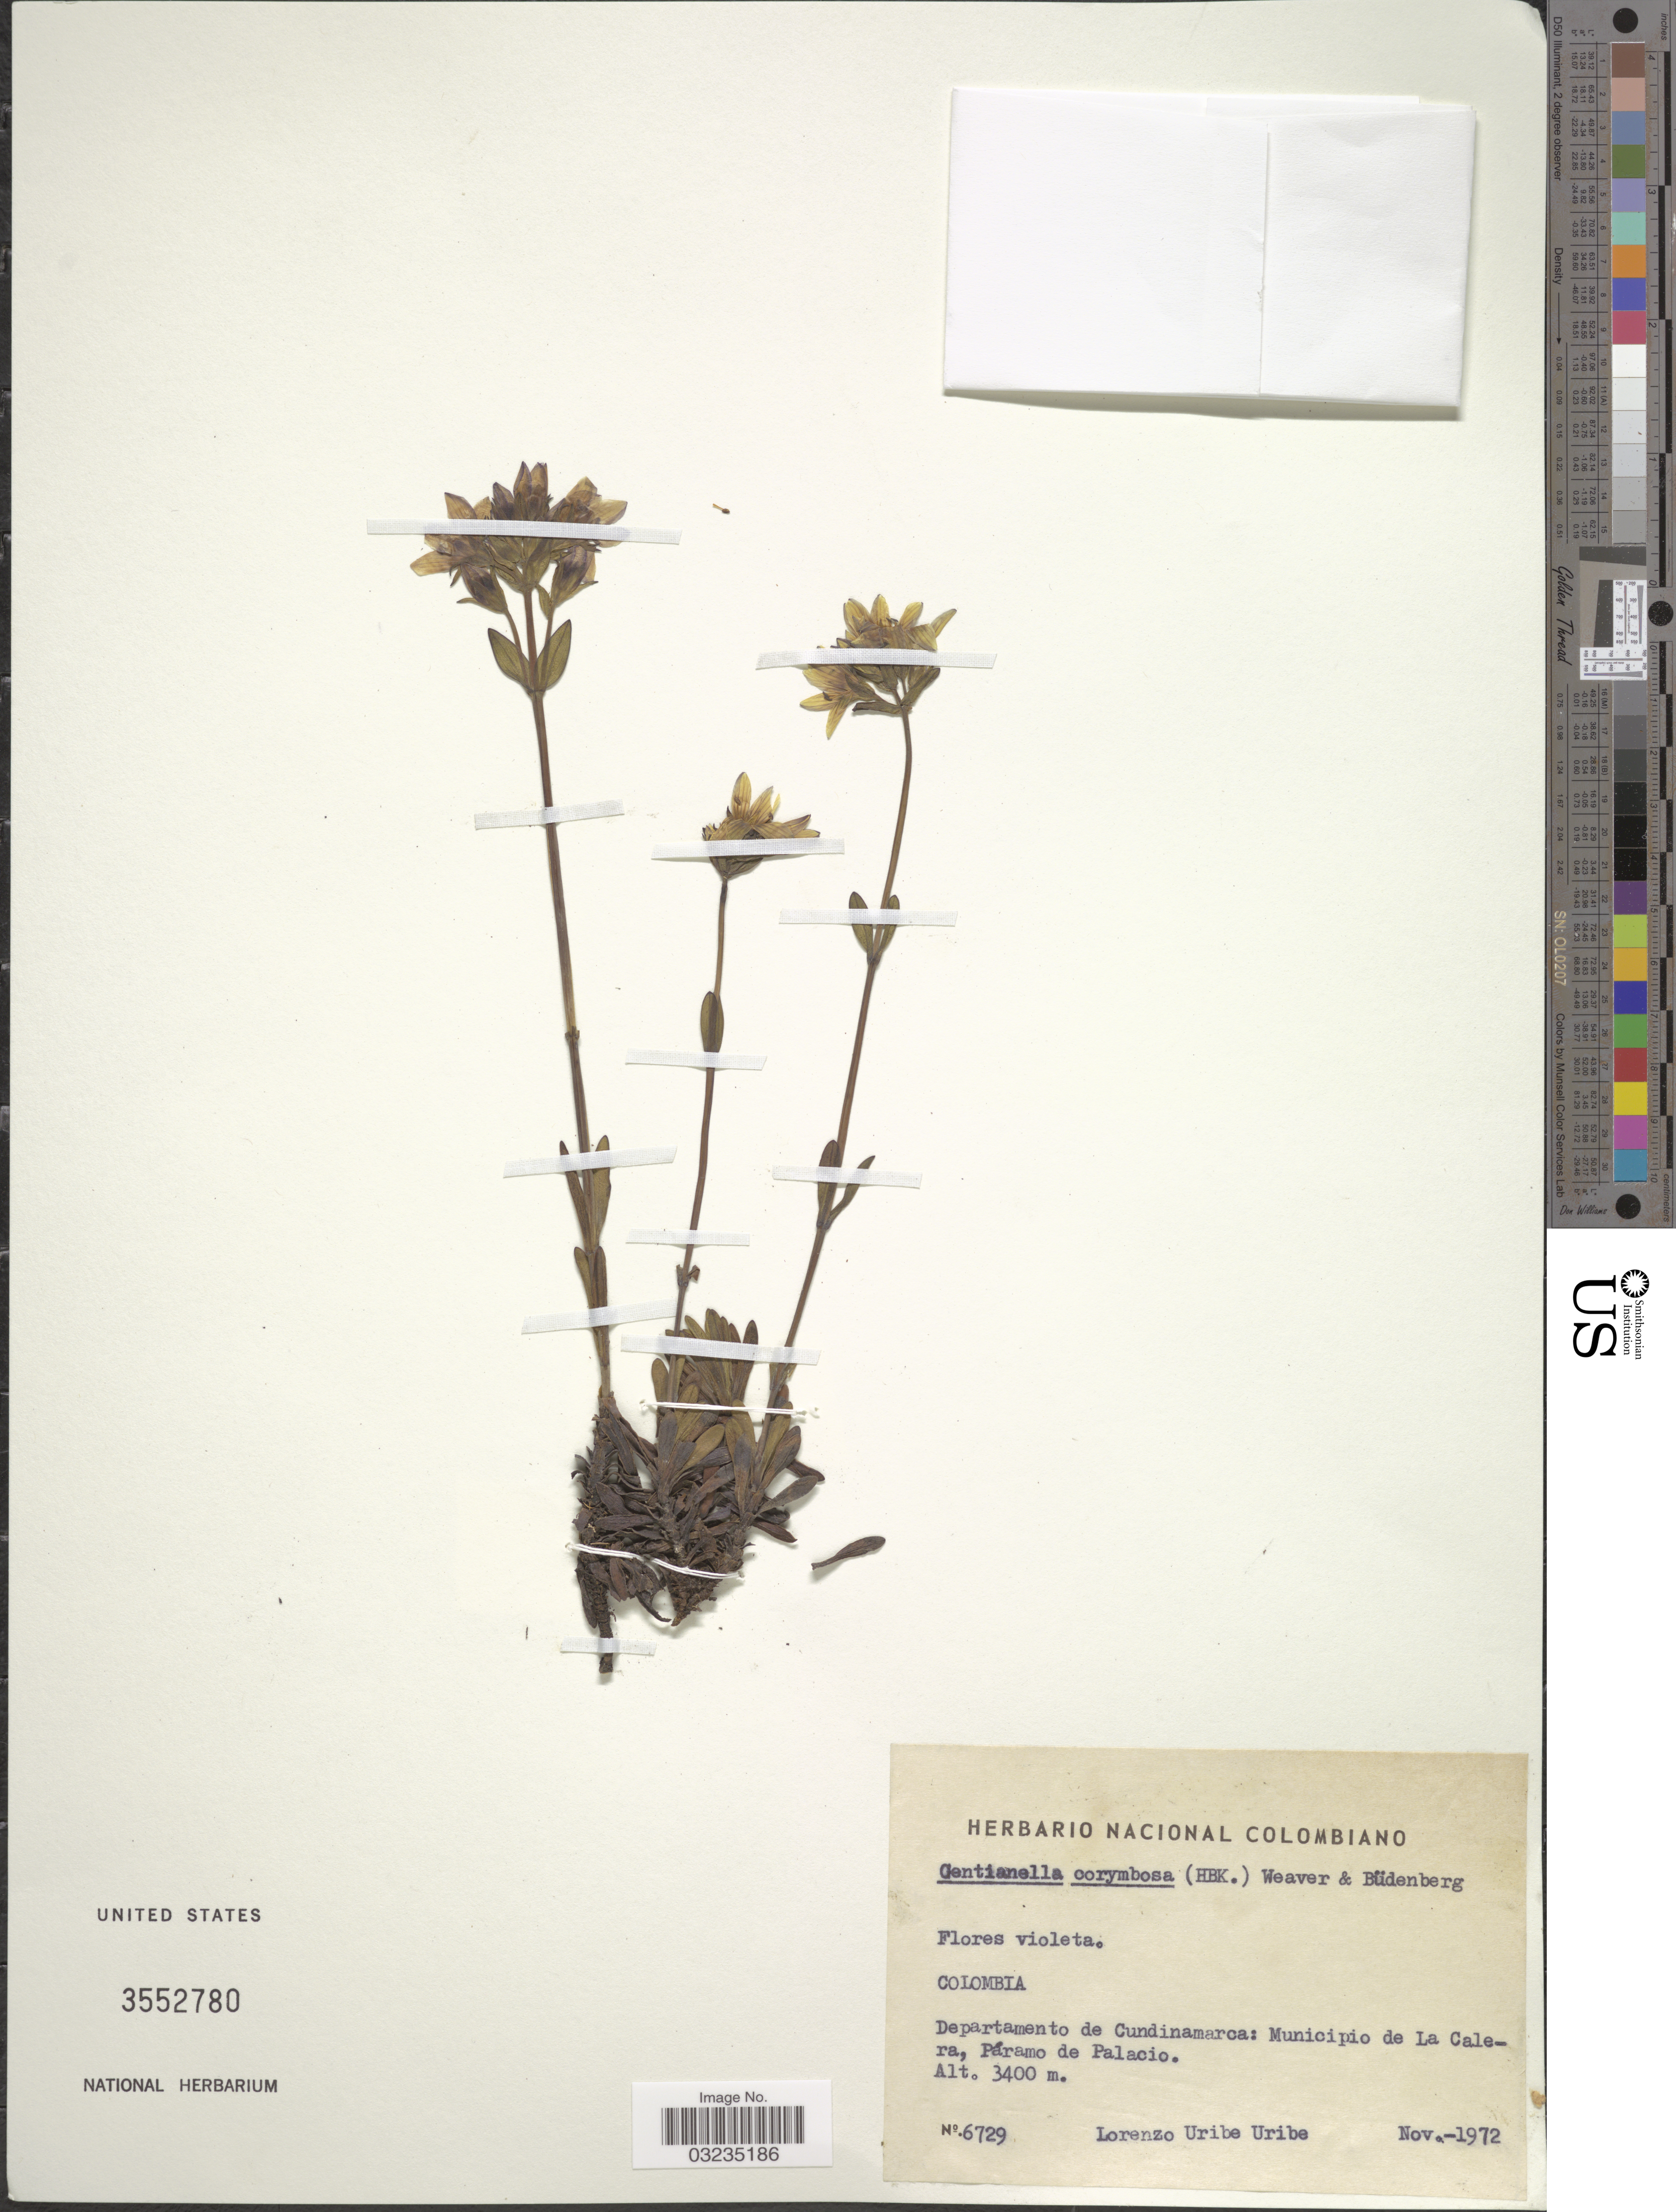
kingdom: Plantae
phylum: Tracheophyta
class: Magnoliopsida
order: Gentianales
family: Gentianaceae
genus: Gentiana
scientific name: Gentiana corymbosa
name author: Humb. et al.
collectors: L. Uribe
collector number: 6729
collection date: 1972-11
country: Colombia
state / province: Cundinamarca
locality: Departamento de Cundinamarca: Municipio de La Calera, Páramo de Palacio.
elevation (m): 3400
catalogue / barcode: US 3552780